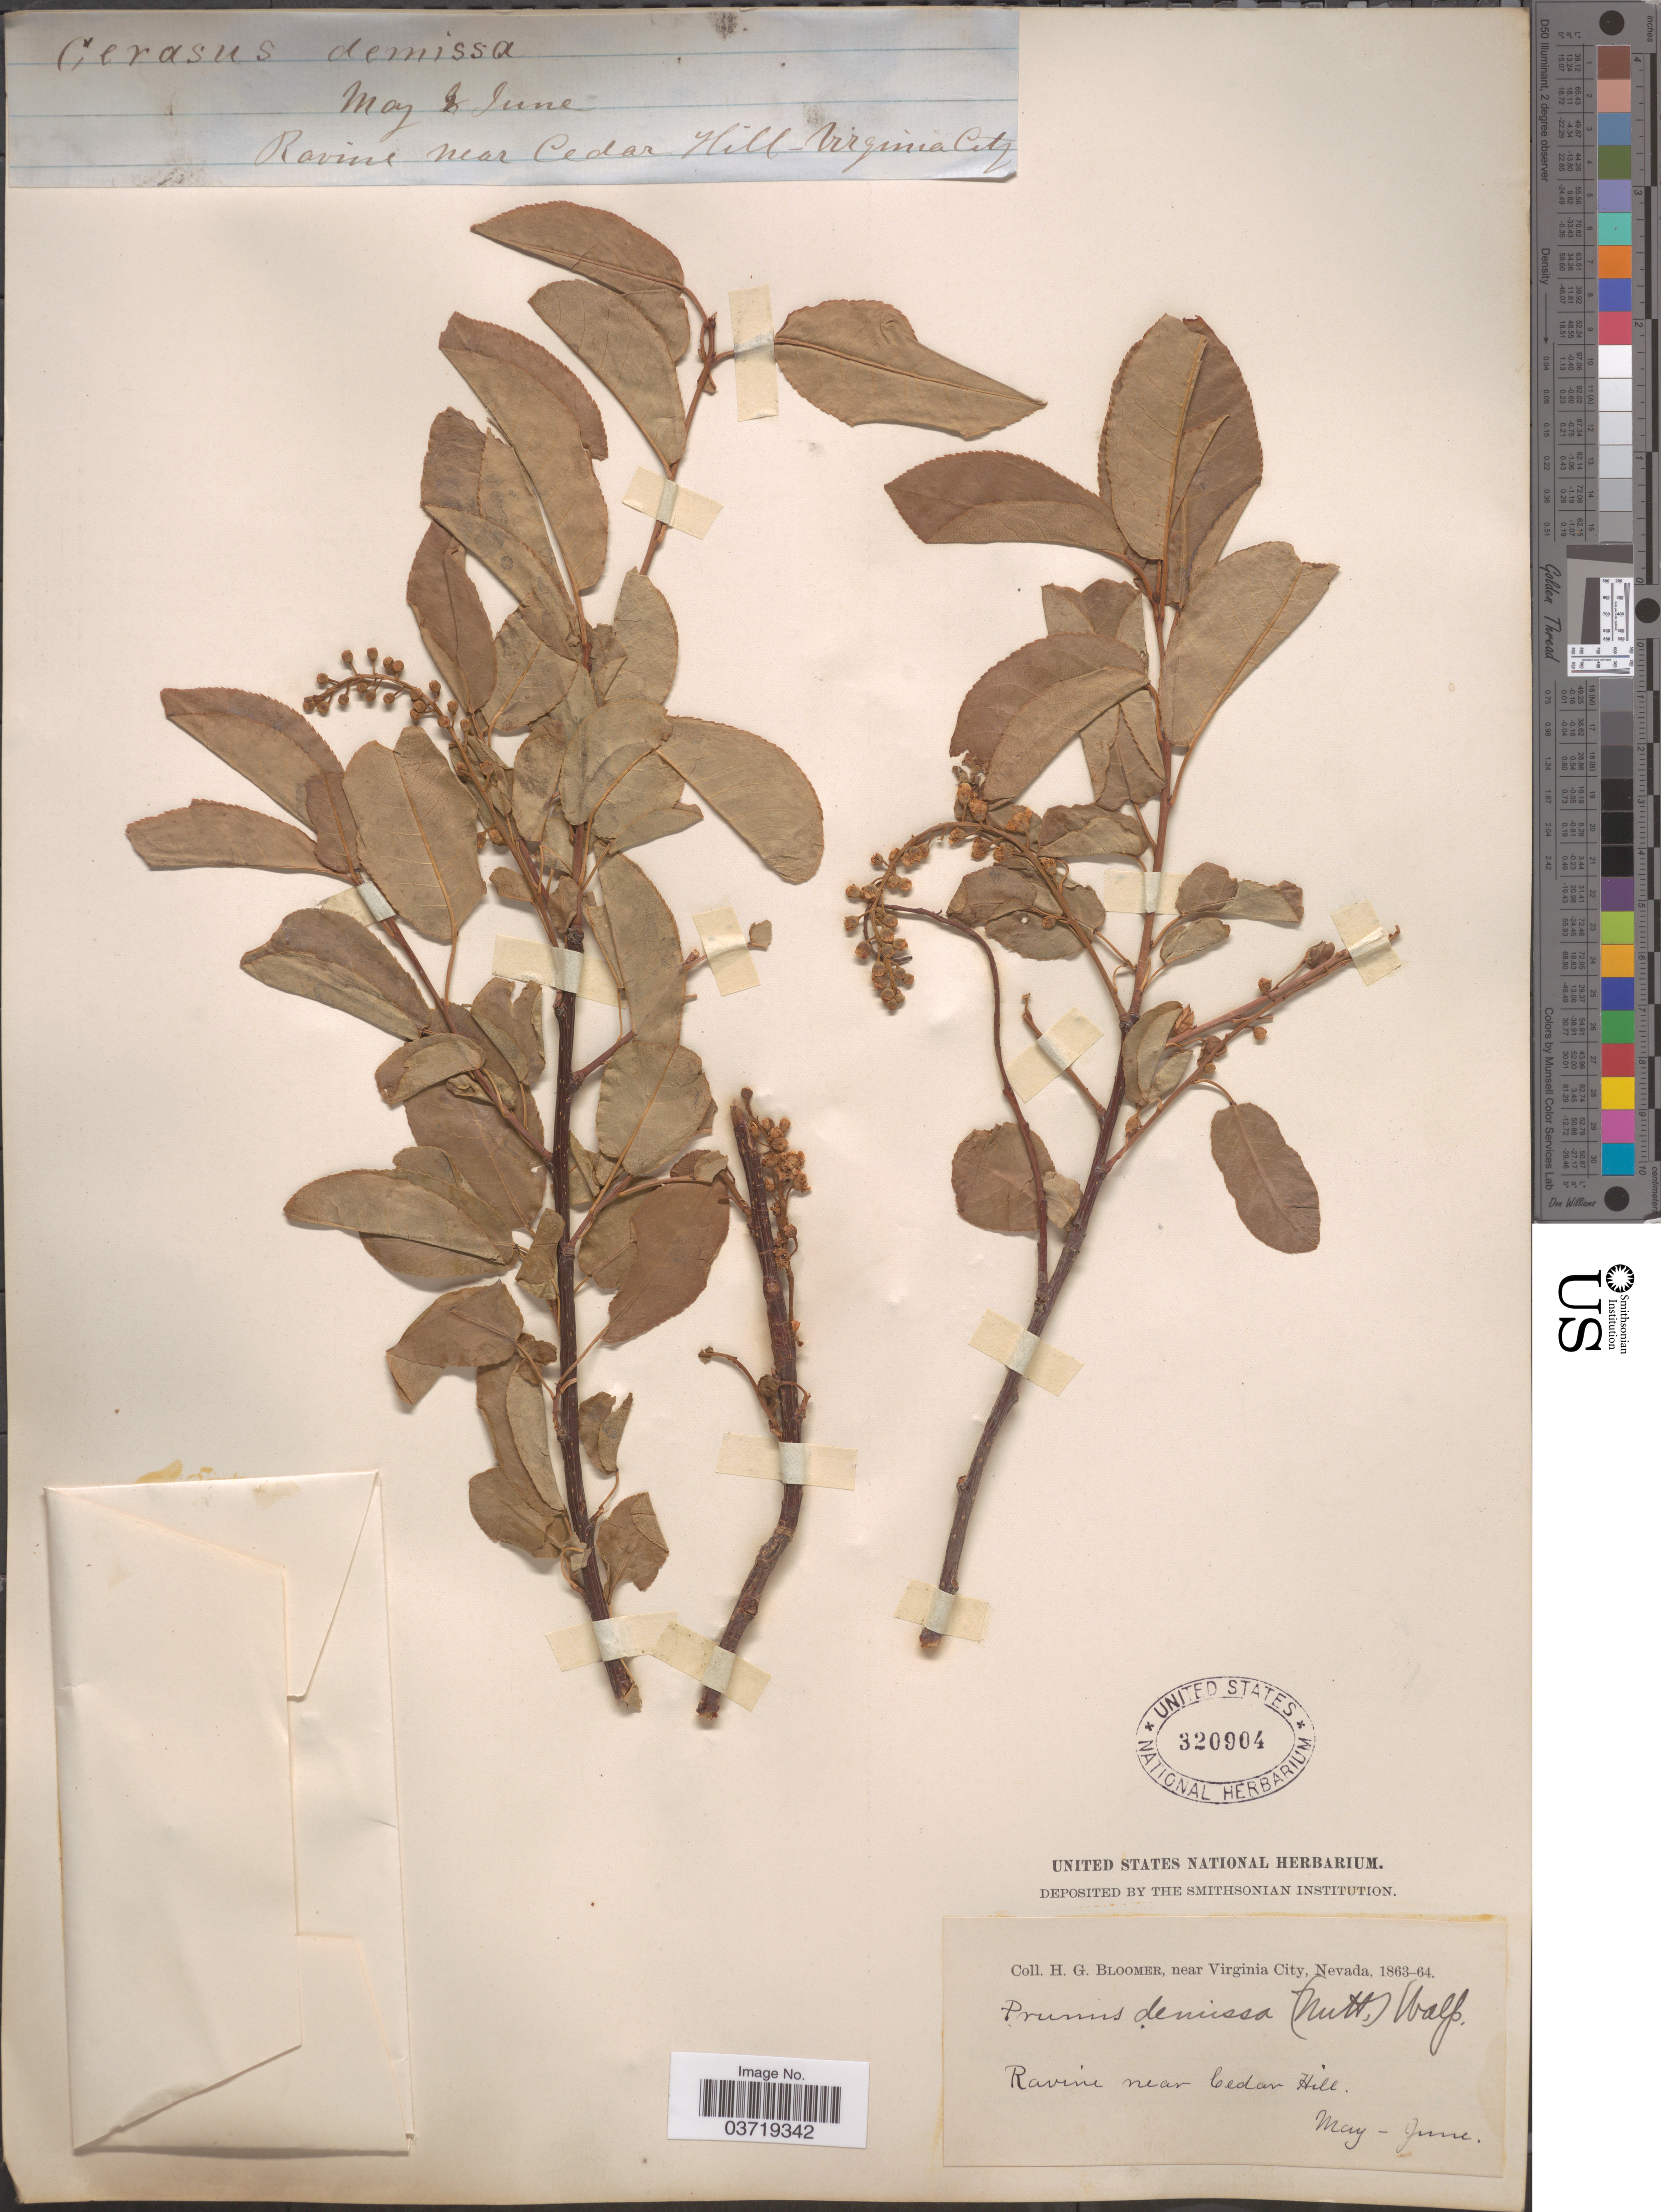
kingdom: Plantae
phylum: Tracheophyta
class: Magnoliopsida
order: Rosales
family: Rosaceae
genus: Prunus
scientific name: Prunus virginiana var. demissa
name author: (Nutt.) Torr.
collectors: H. Bloomer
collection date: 1863-05/1864-06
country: United States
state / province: Nevada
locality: Near Virginia City. Ravine near Cedar Hill.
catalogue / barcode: US 320904